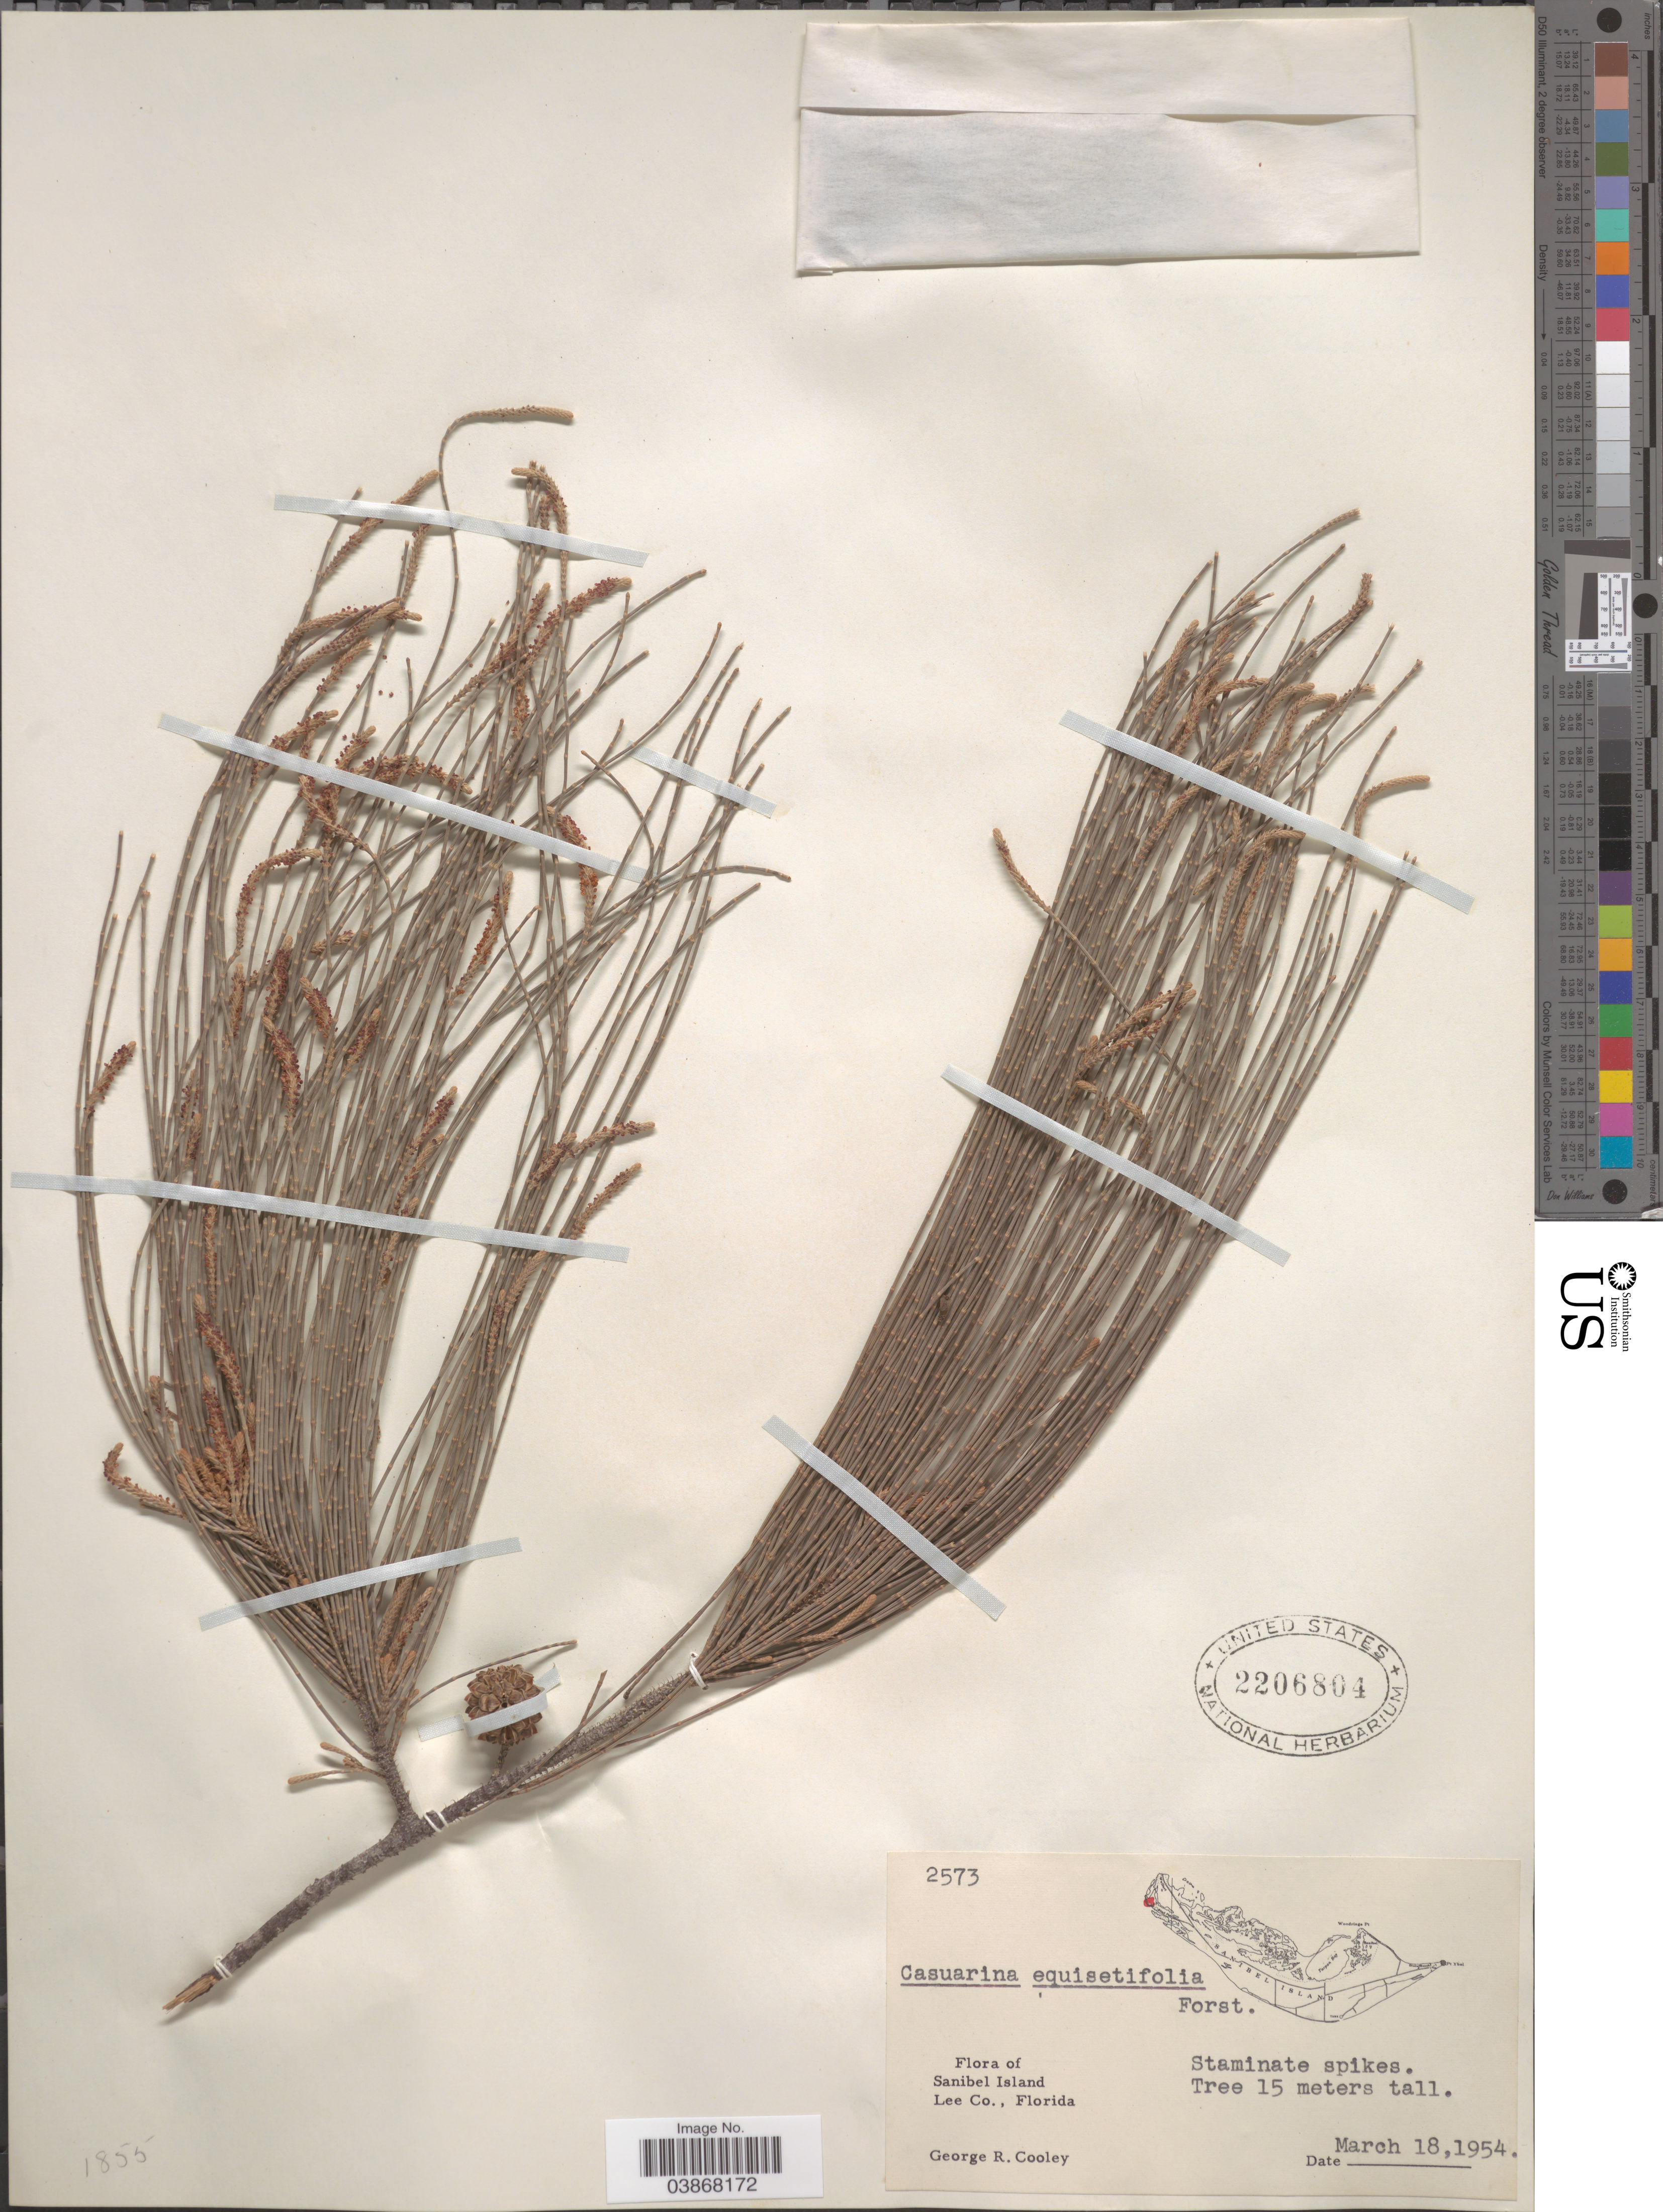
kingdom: Plantae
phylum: Tracheophyta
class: Magnoliopsida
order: Fagales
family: Casuarinaceae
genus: Casuarina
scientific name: Casuarina equisetifolia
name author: L.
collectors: G. R. Cooley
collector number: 2573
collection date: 1954-03-18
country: United States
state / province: Florida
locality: Sanibel Island, Lee Co.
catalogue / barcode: US 2206804